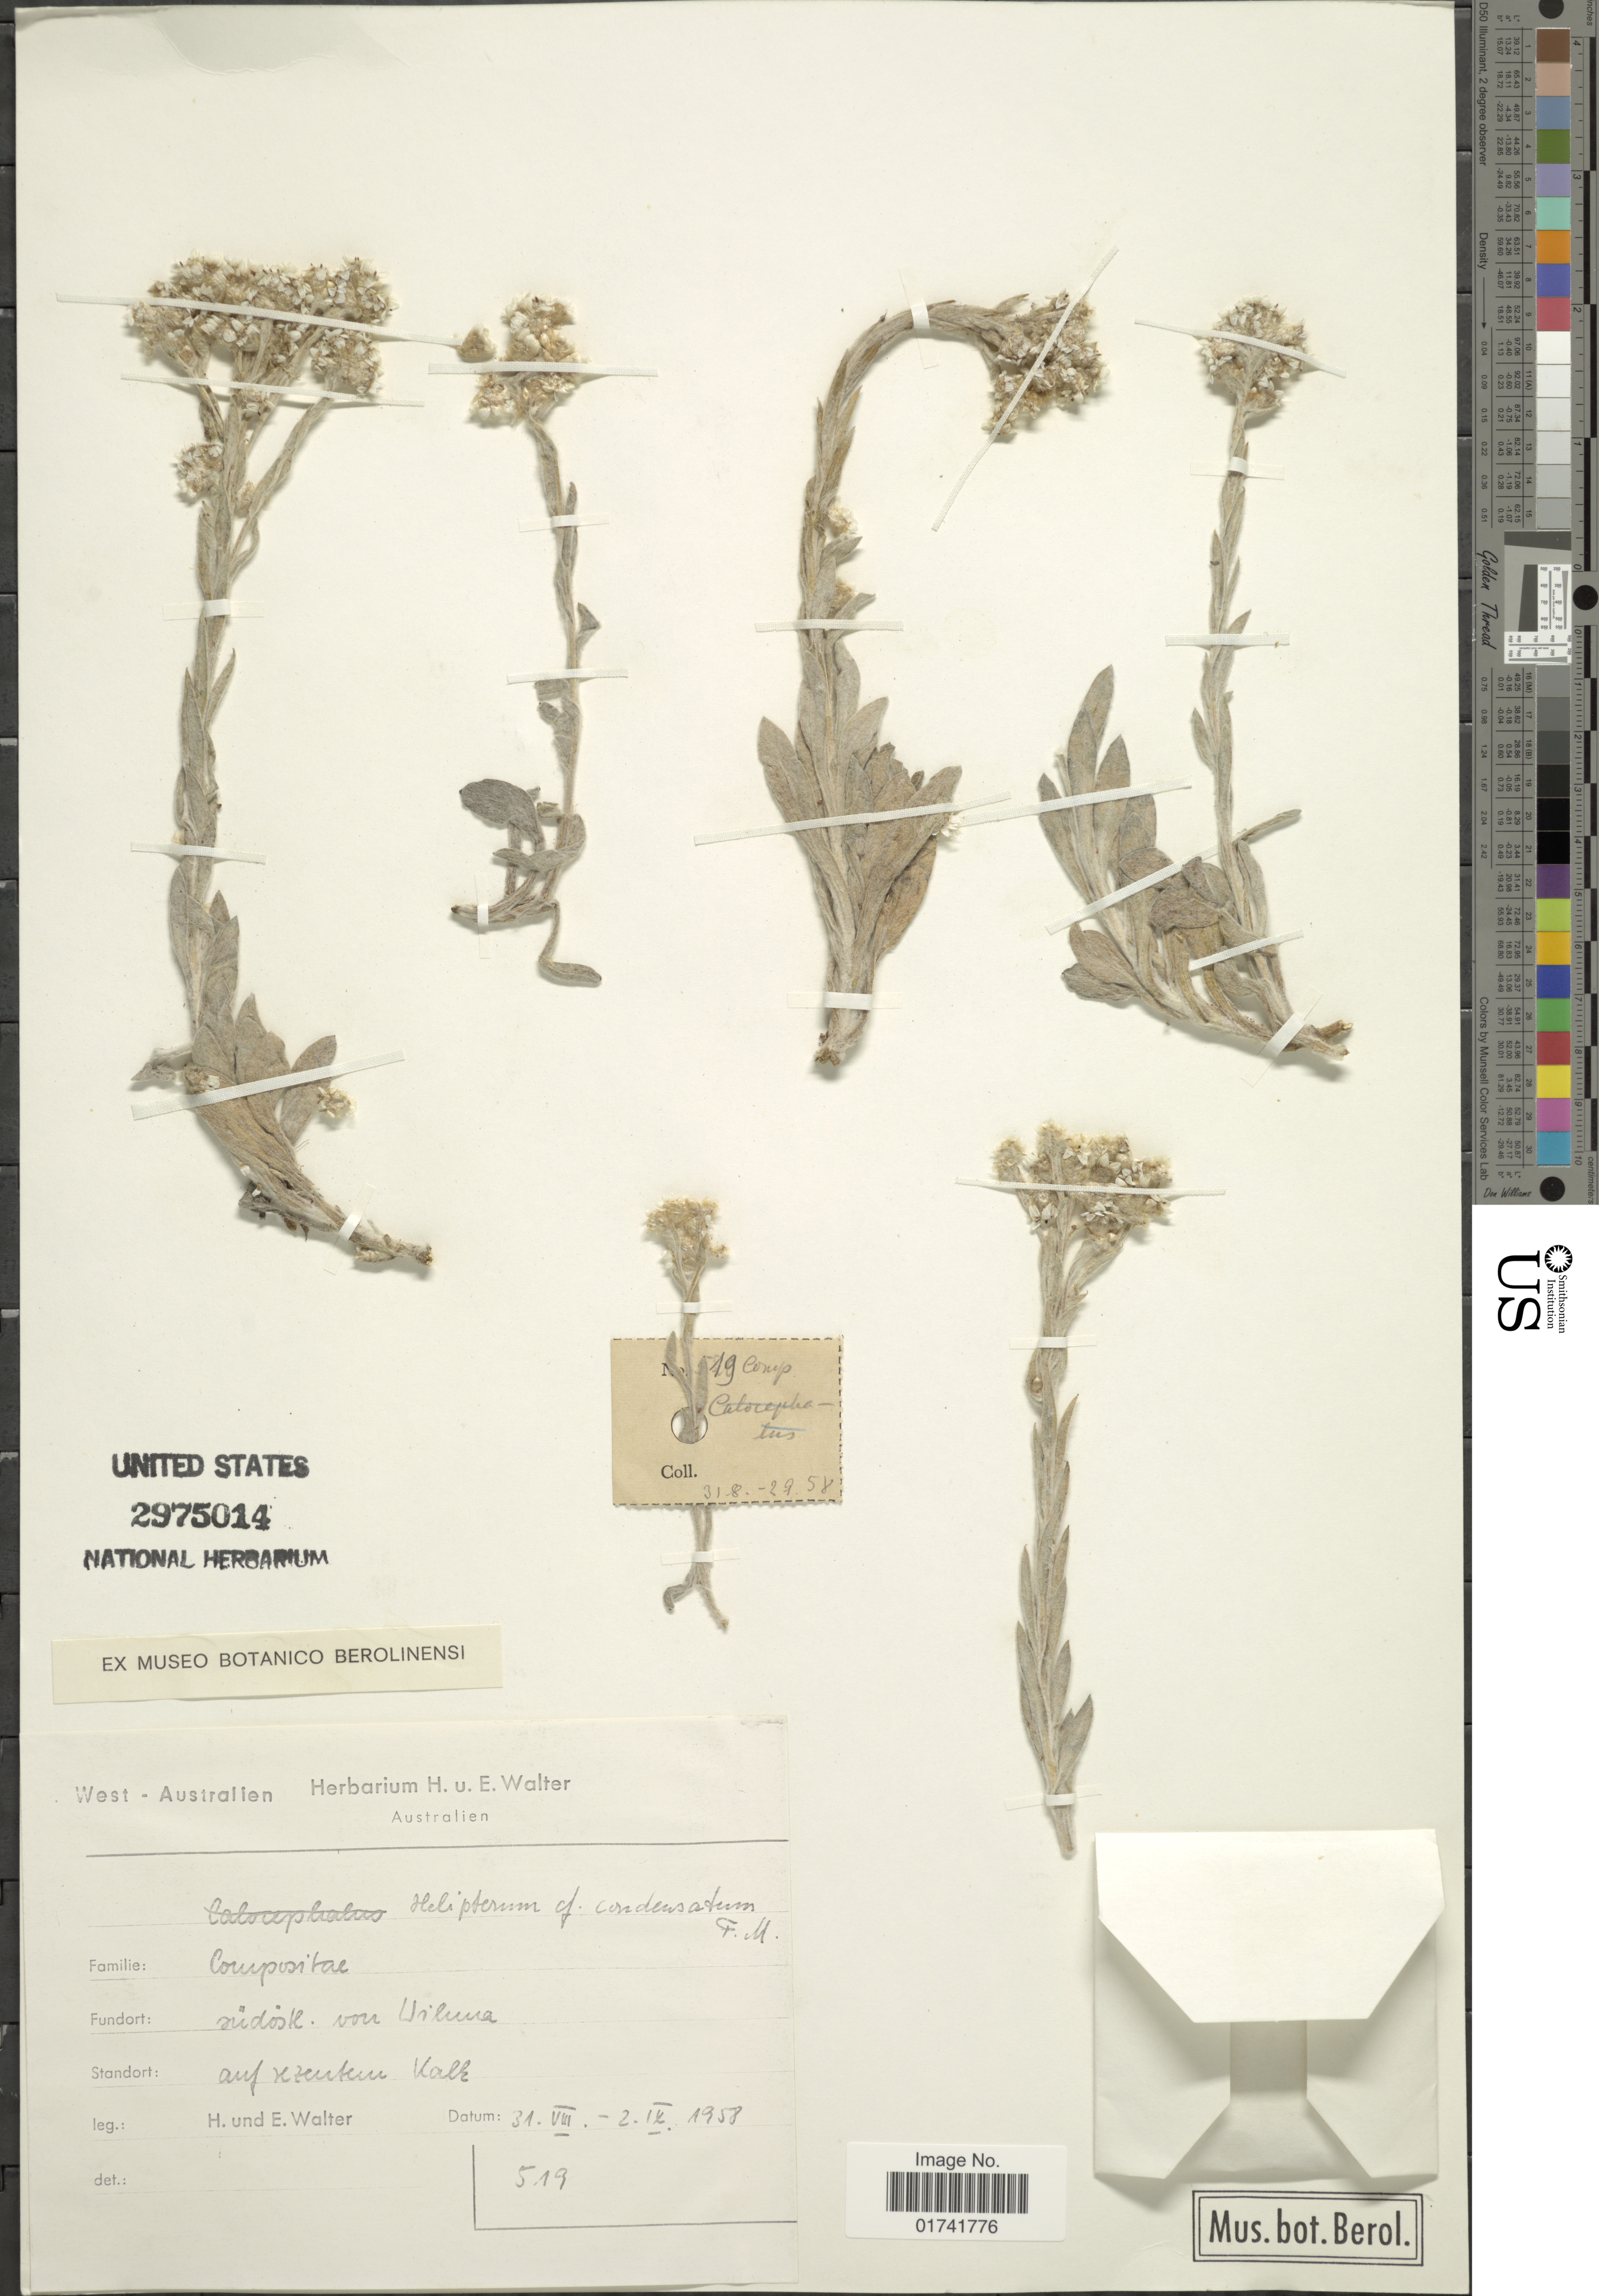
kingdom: Plantae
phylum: Tracheophyta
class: Magnoliopsida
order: Asterales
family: Asteraceae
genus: Rhodanthe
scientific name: Rhodanthe condensata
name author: (F. Muell.) Paul G. Wilson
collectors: H. P. H. Walter & E. Walter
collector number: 519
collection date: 1958-08-31/1958-09-02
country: Australia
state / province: Western Australia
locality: Sudostl. von Wiluna, auf kzentem Kalk. [interpreted]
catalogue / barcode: US 2975014